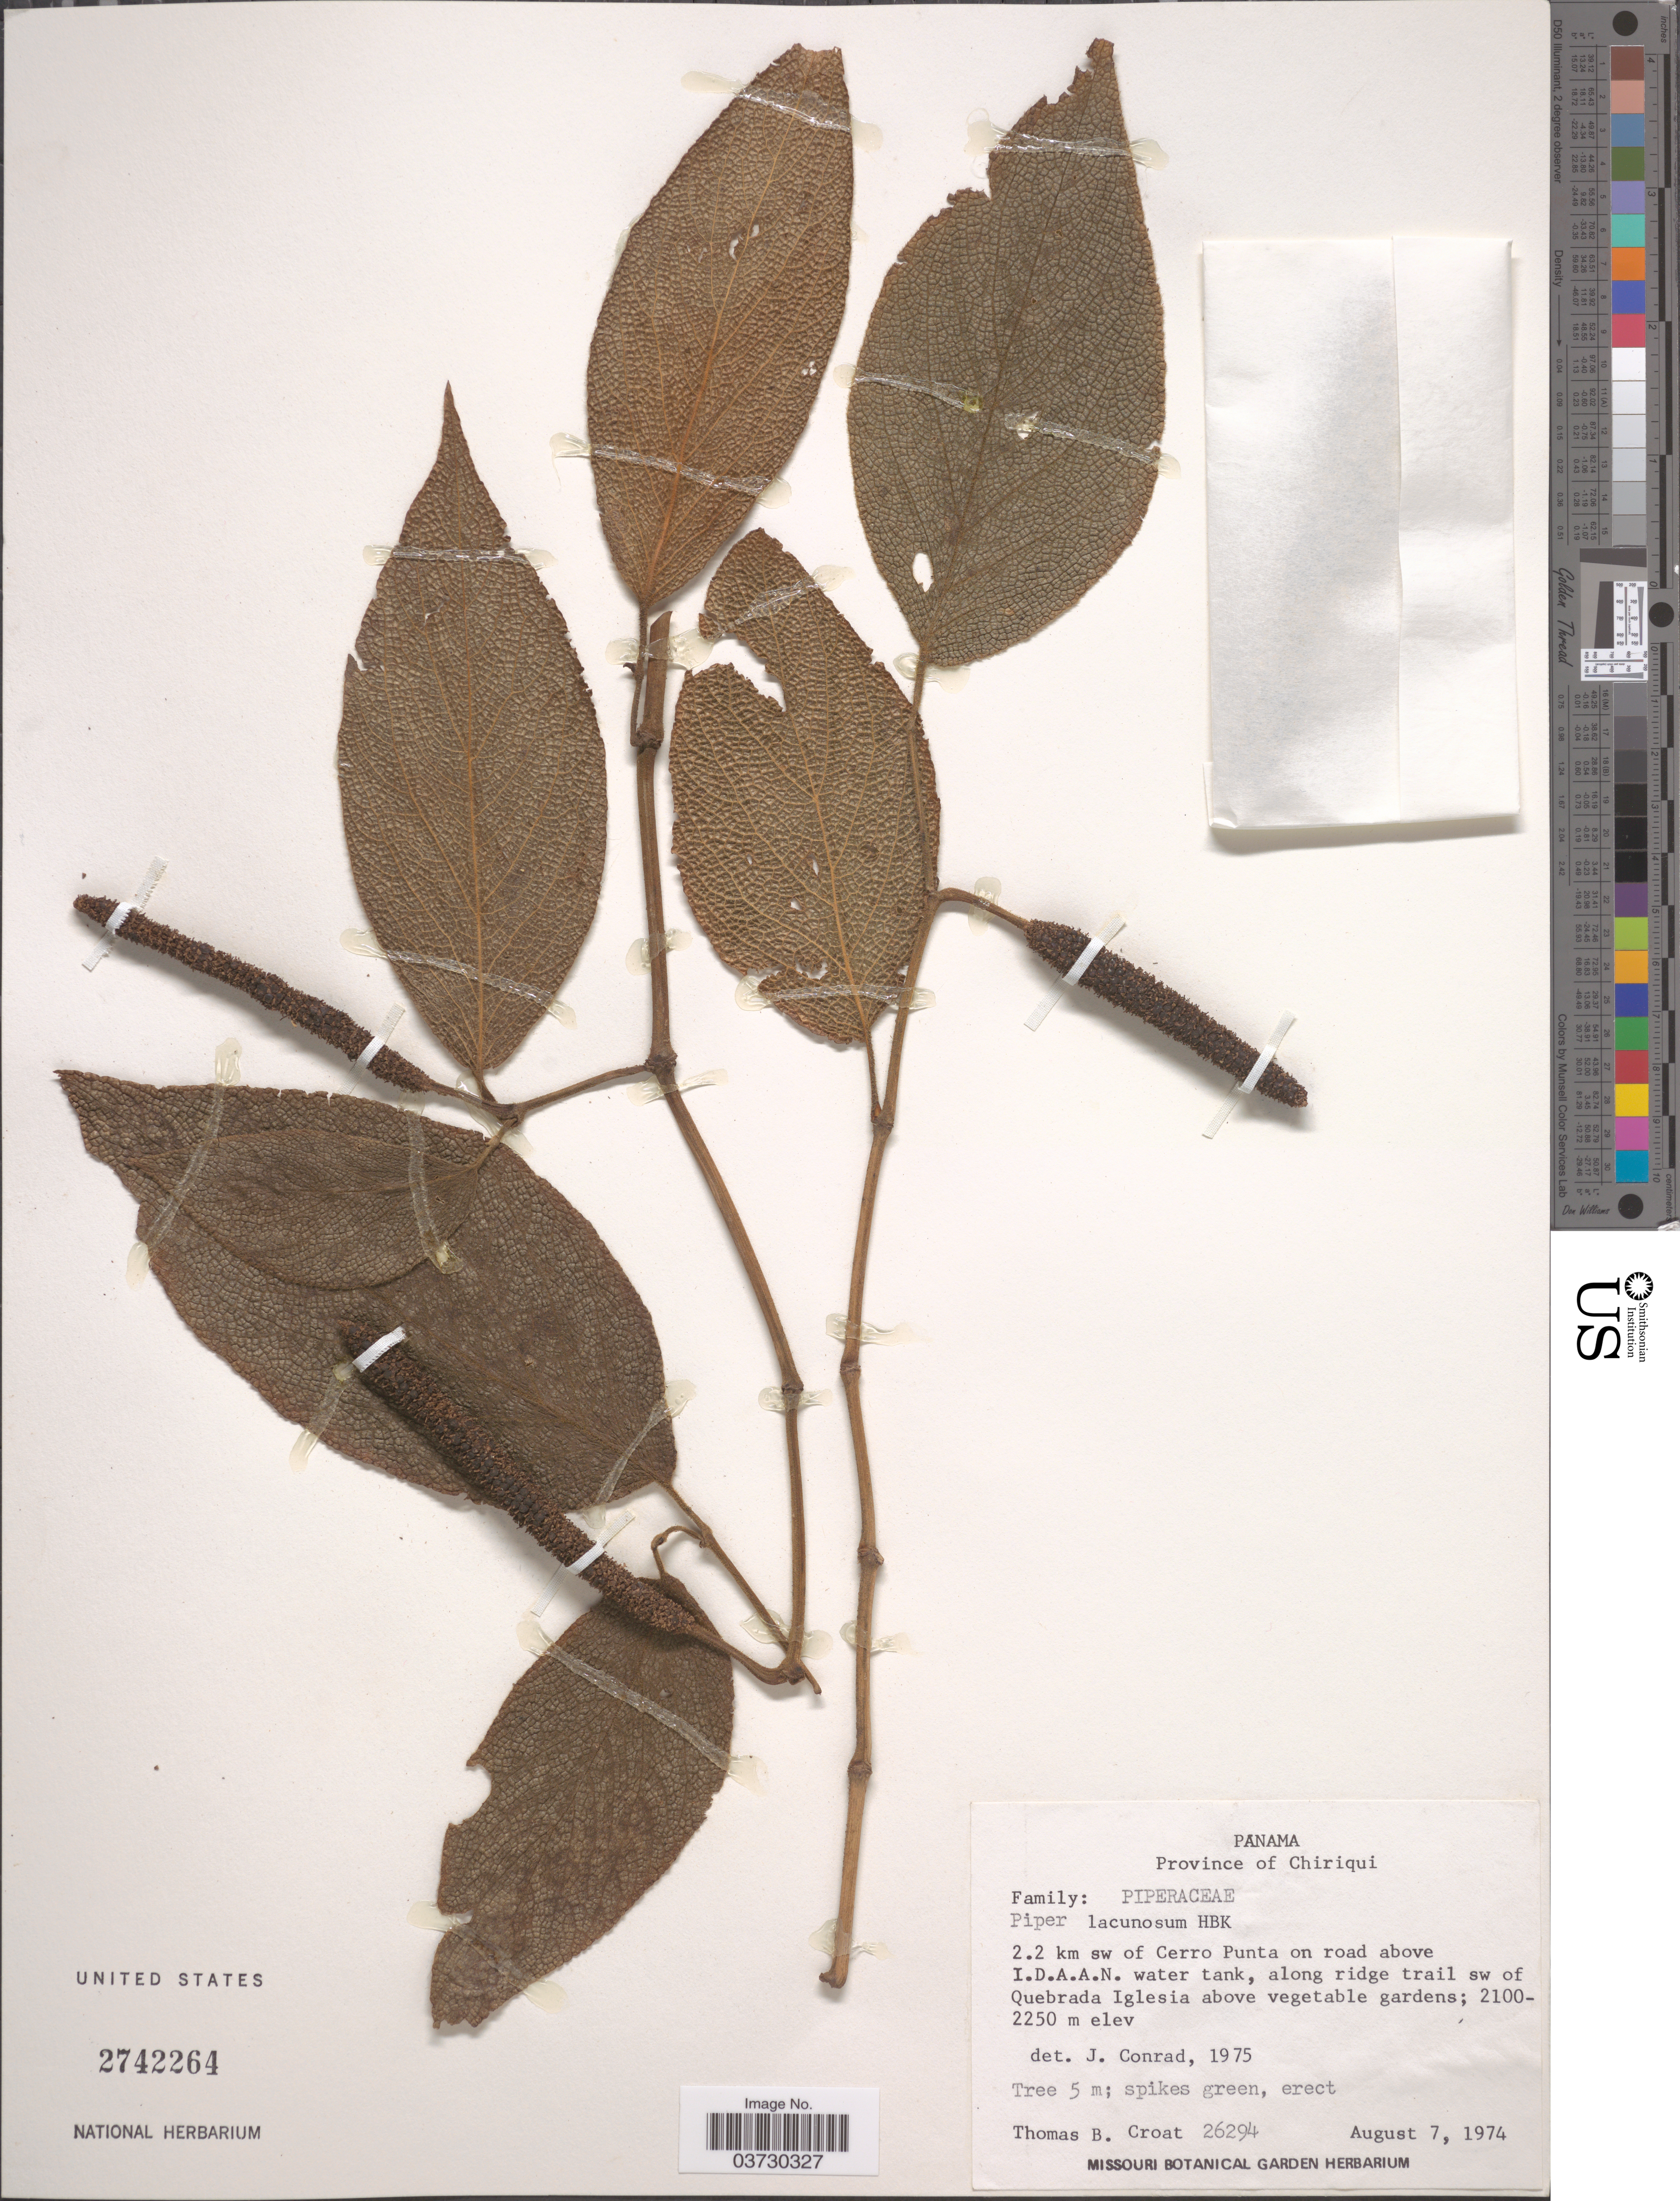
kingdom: Plantae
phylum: Tracheophyta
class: Magnoliopsida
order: Piperales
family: Piperaceae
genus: Piper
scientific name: Piper lacunosum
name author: Kunth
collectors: T. B. Croat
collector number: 26294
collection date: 1974-08-07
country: Panama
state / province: Chiriqui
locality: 2.2 km sw of Cerro Punta on road above I.D.A.A.N. water tank, along ridge trail sw of Quebrada Iglesia above vegetable gardens.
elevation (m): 2100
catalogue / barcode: US 2742264